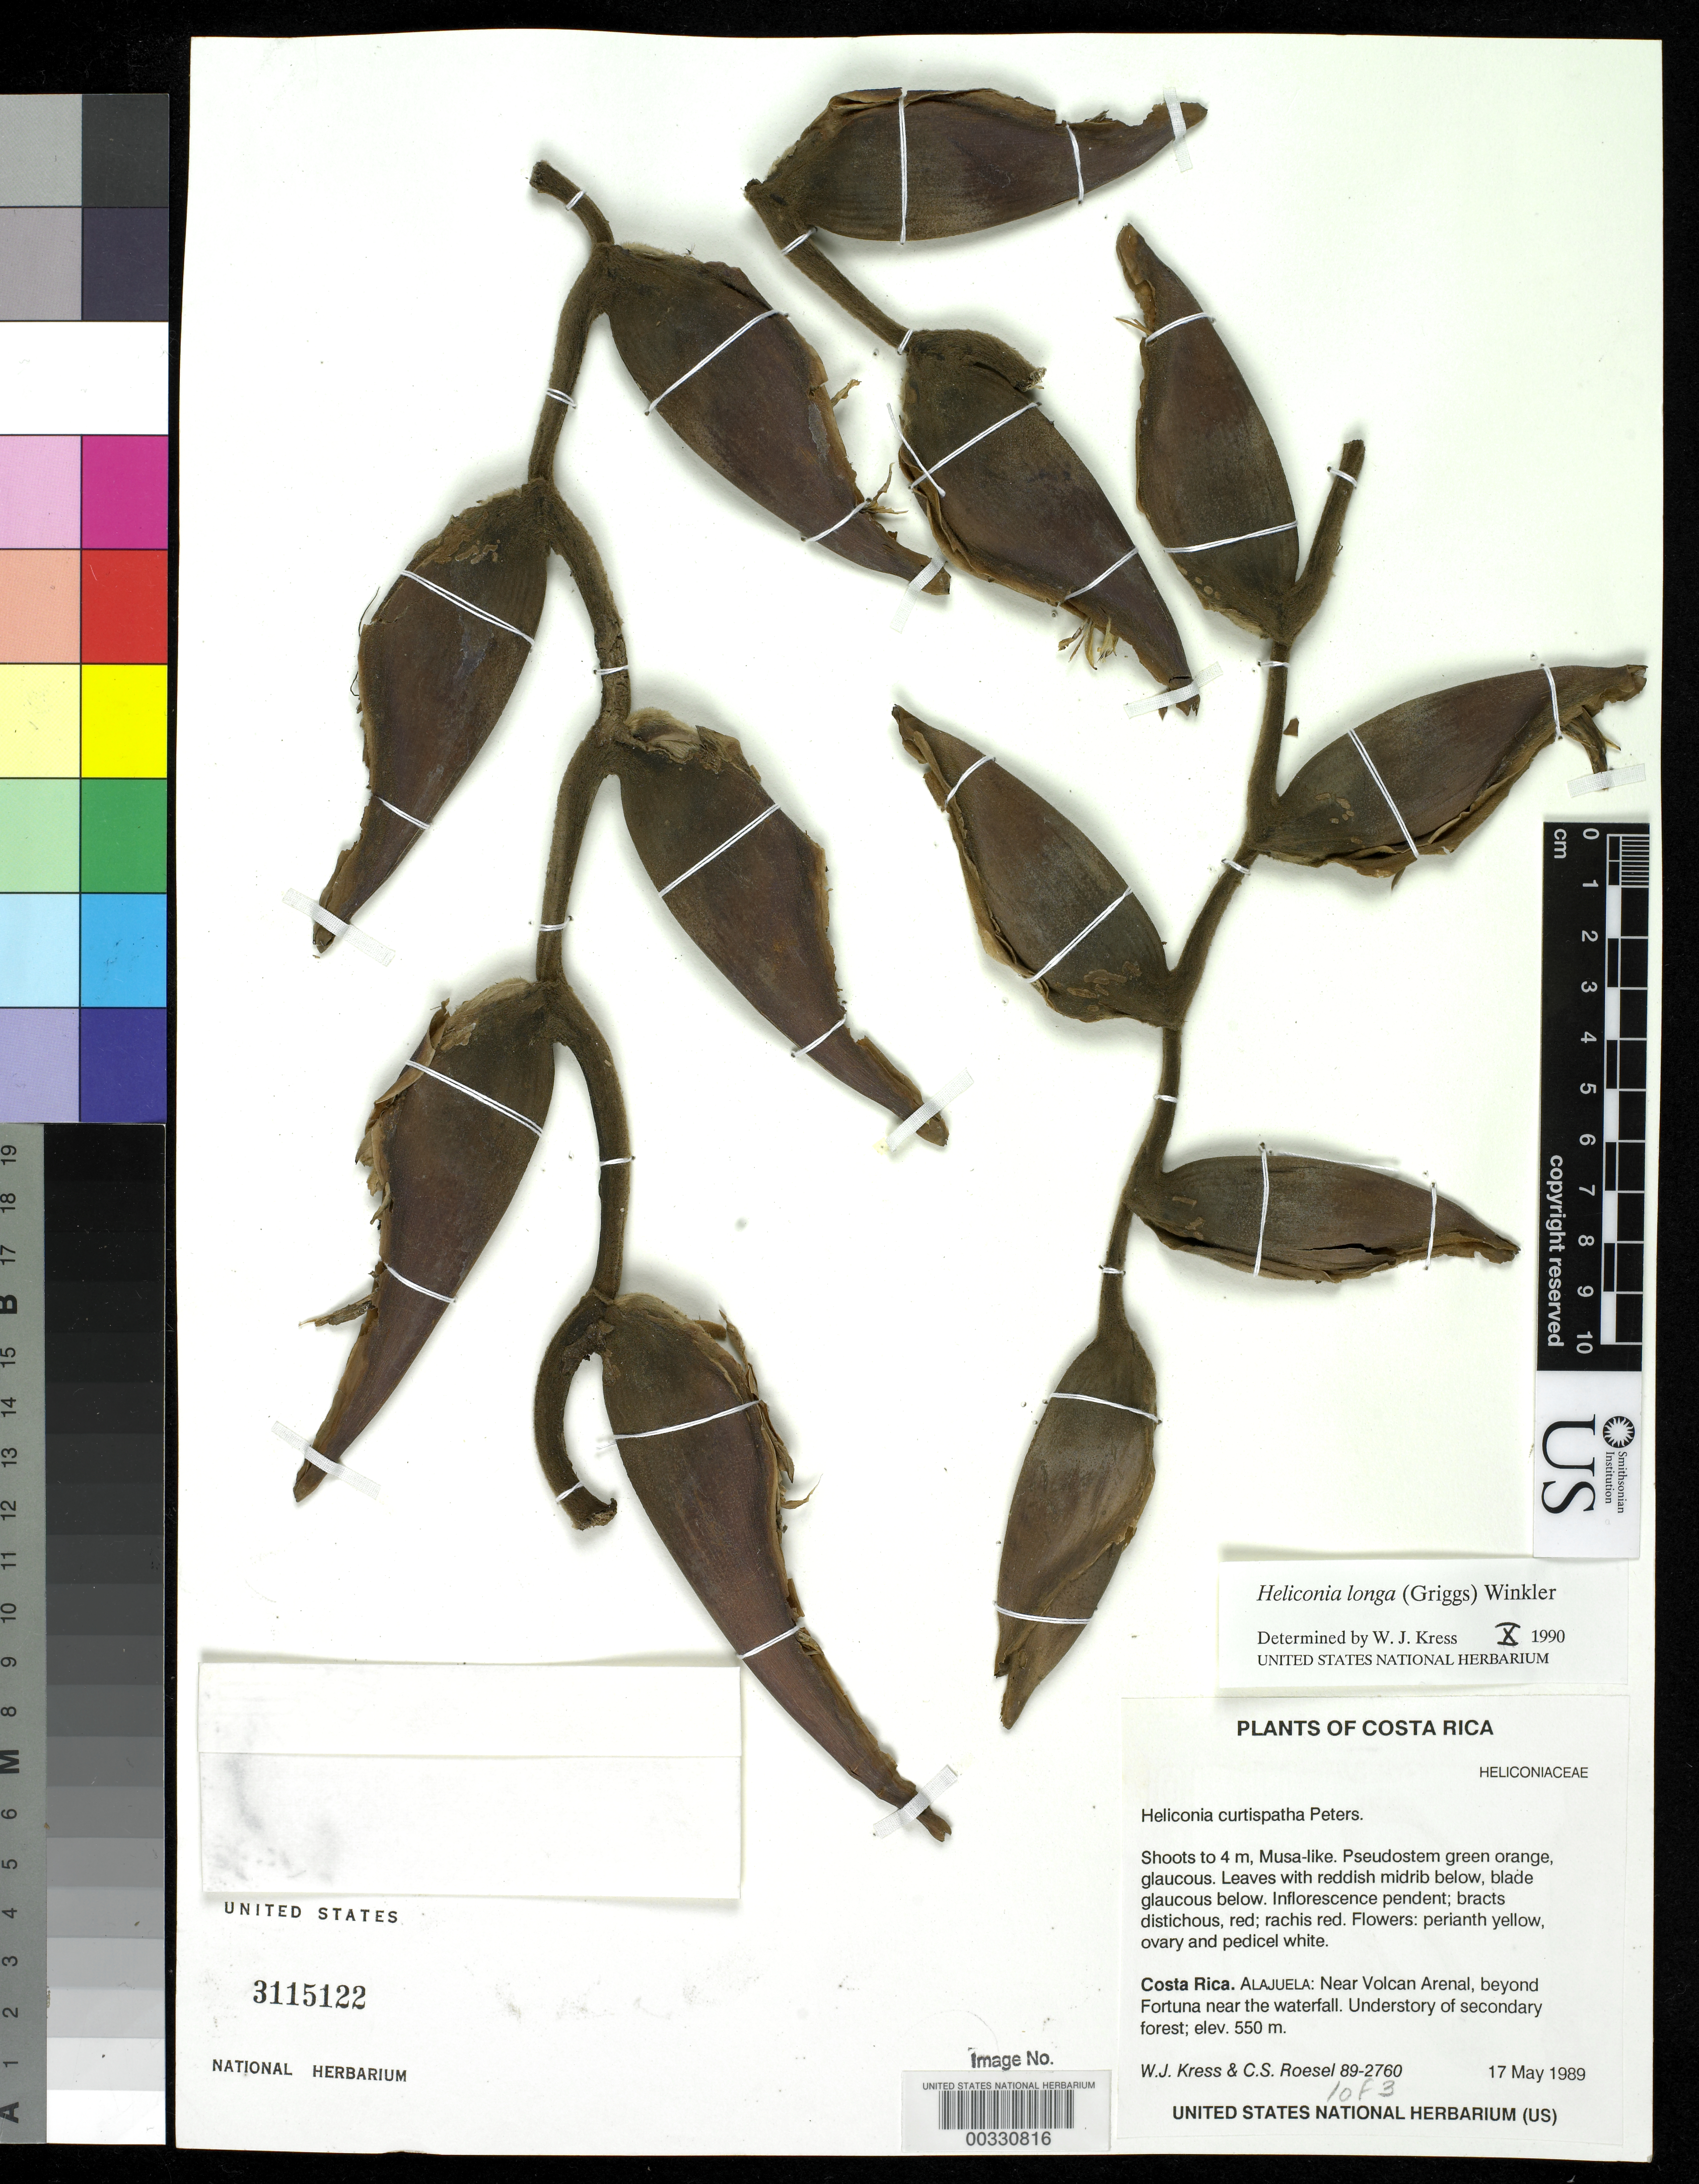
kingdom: Plantae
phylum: Tracheophyta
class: Liliopsida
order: Zingiberales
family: Heliconiaceae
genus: Heliconia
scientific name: Heliconia longa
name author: (R.F. Griggs) H.J.P. Winkl.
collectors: W. J. Kress & C. S. Roesel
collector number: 89-2760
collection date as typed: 17 May 1989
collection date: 1989-05-17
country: Costa Rica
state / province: Alajuela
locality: Near Volcan Arenal, beyond Fortuna near waterfall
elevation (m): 550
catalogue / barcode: US 3115122